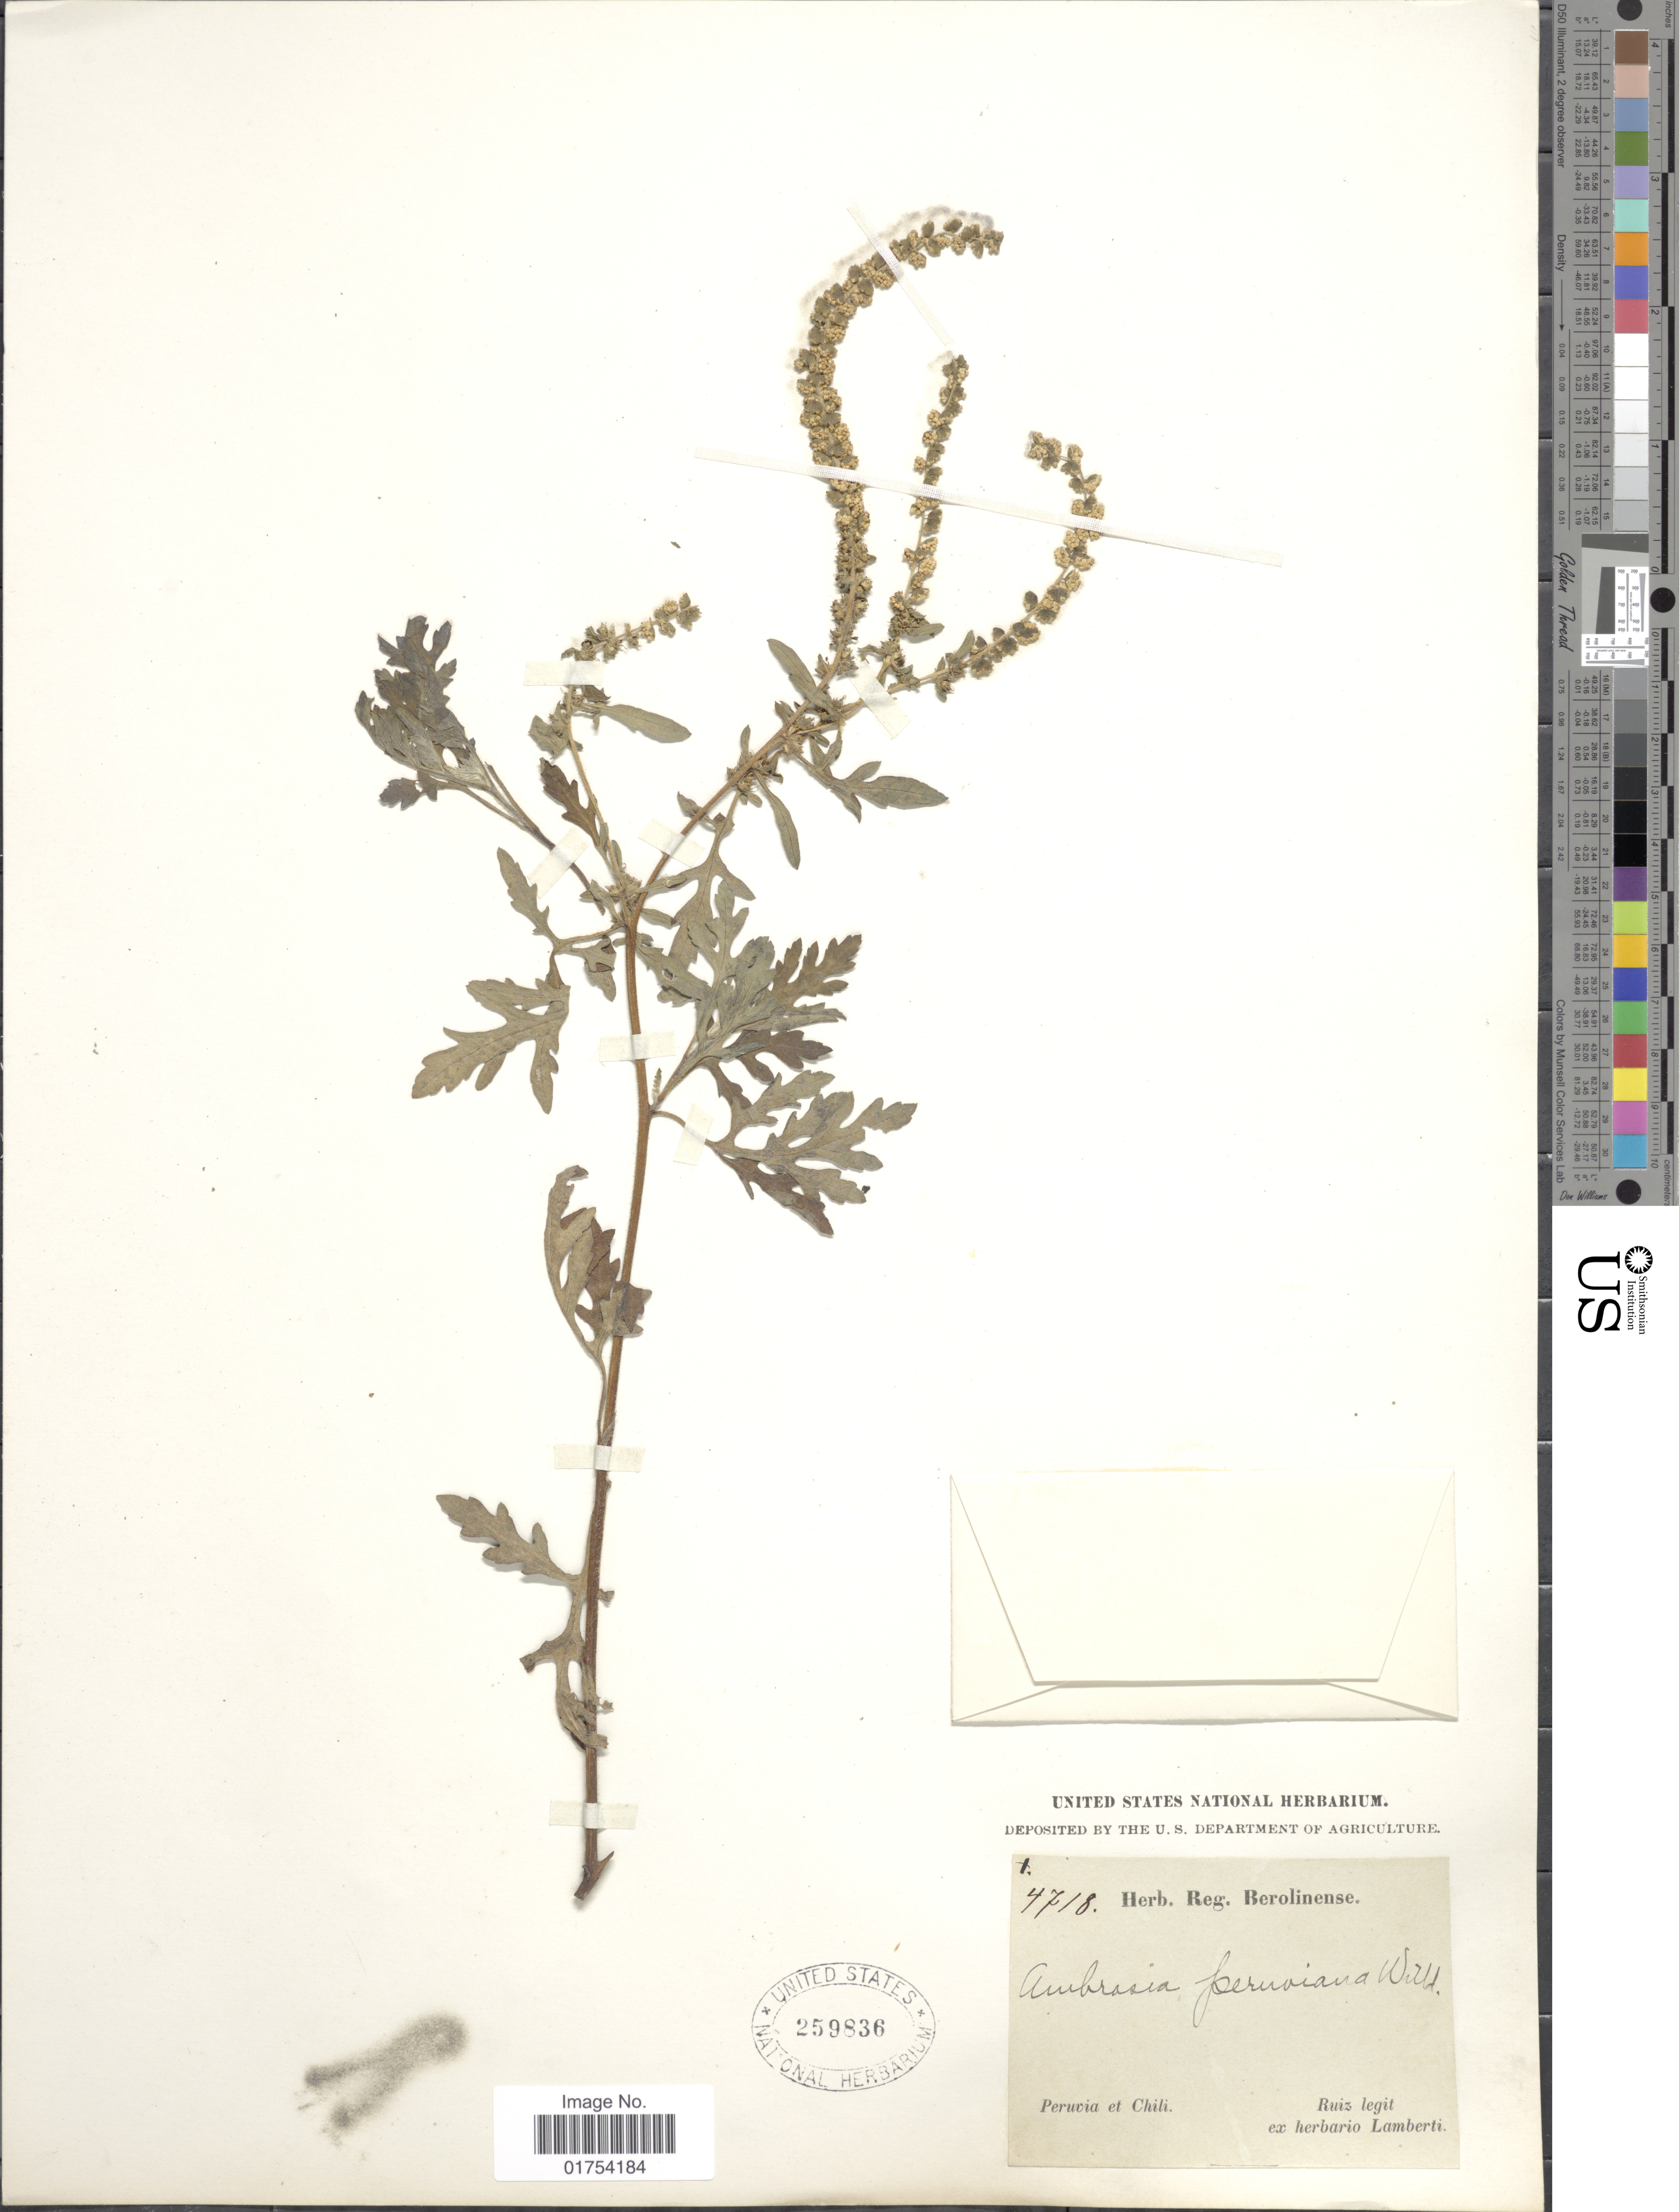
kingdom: Plantae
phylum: Tracheophyta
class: Magnoliopsida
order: Asterales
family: Asteraceae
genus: Ambrosia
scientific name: Ambrosia peruviana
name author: Willd.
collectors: Ruiz, --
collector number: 4718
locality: Peruvia et Chili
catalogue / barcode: US 259836